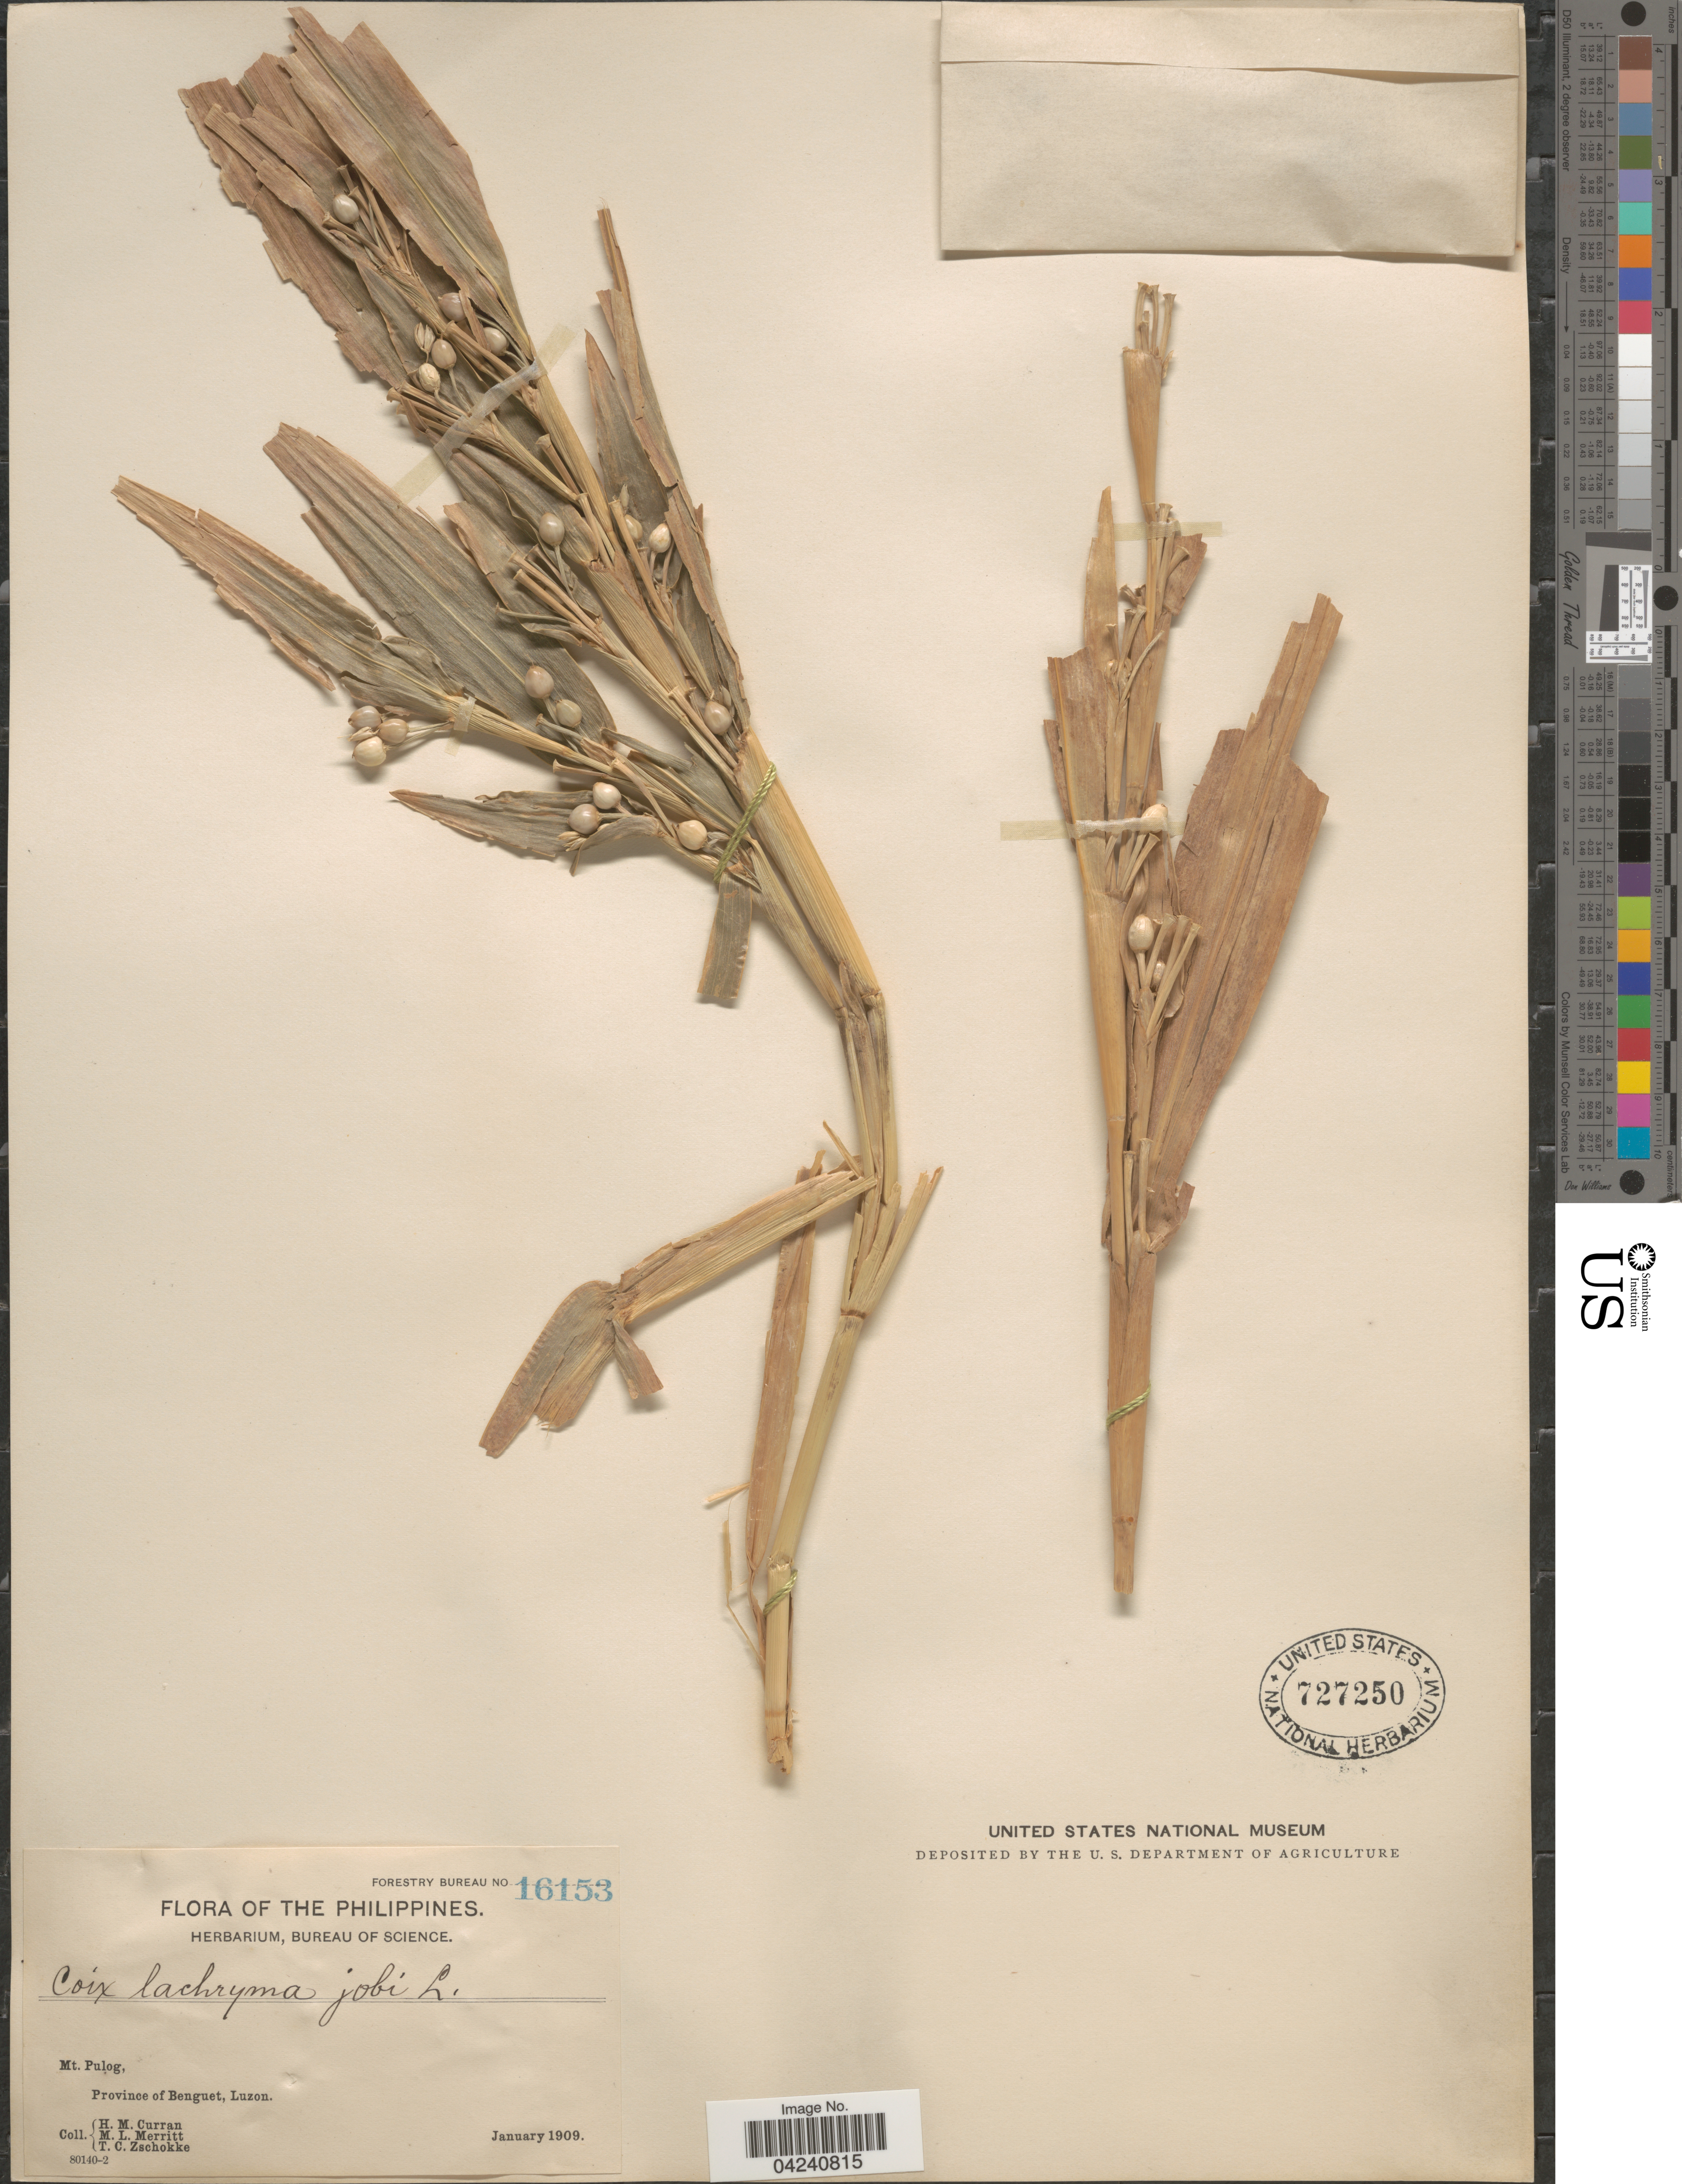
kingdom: Plantae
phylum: Tracheophyta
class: Liliopsida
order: Poales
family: Poaceae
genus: Coix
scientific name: Coix lacryma-jobi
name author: L.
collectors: H. M. Curran, M. L. Merritt & T. C. Zschokke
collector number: Forestry Bureau 16153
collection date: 1909-01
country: Philippines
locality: Mt. Pulog, Province of Benguet, Luzon.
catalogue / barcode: US 727250